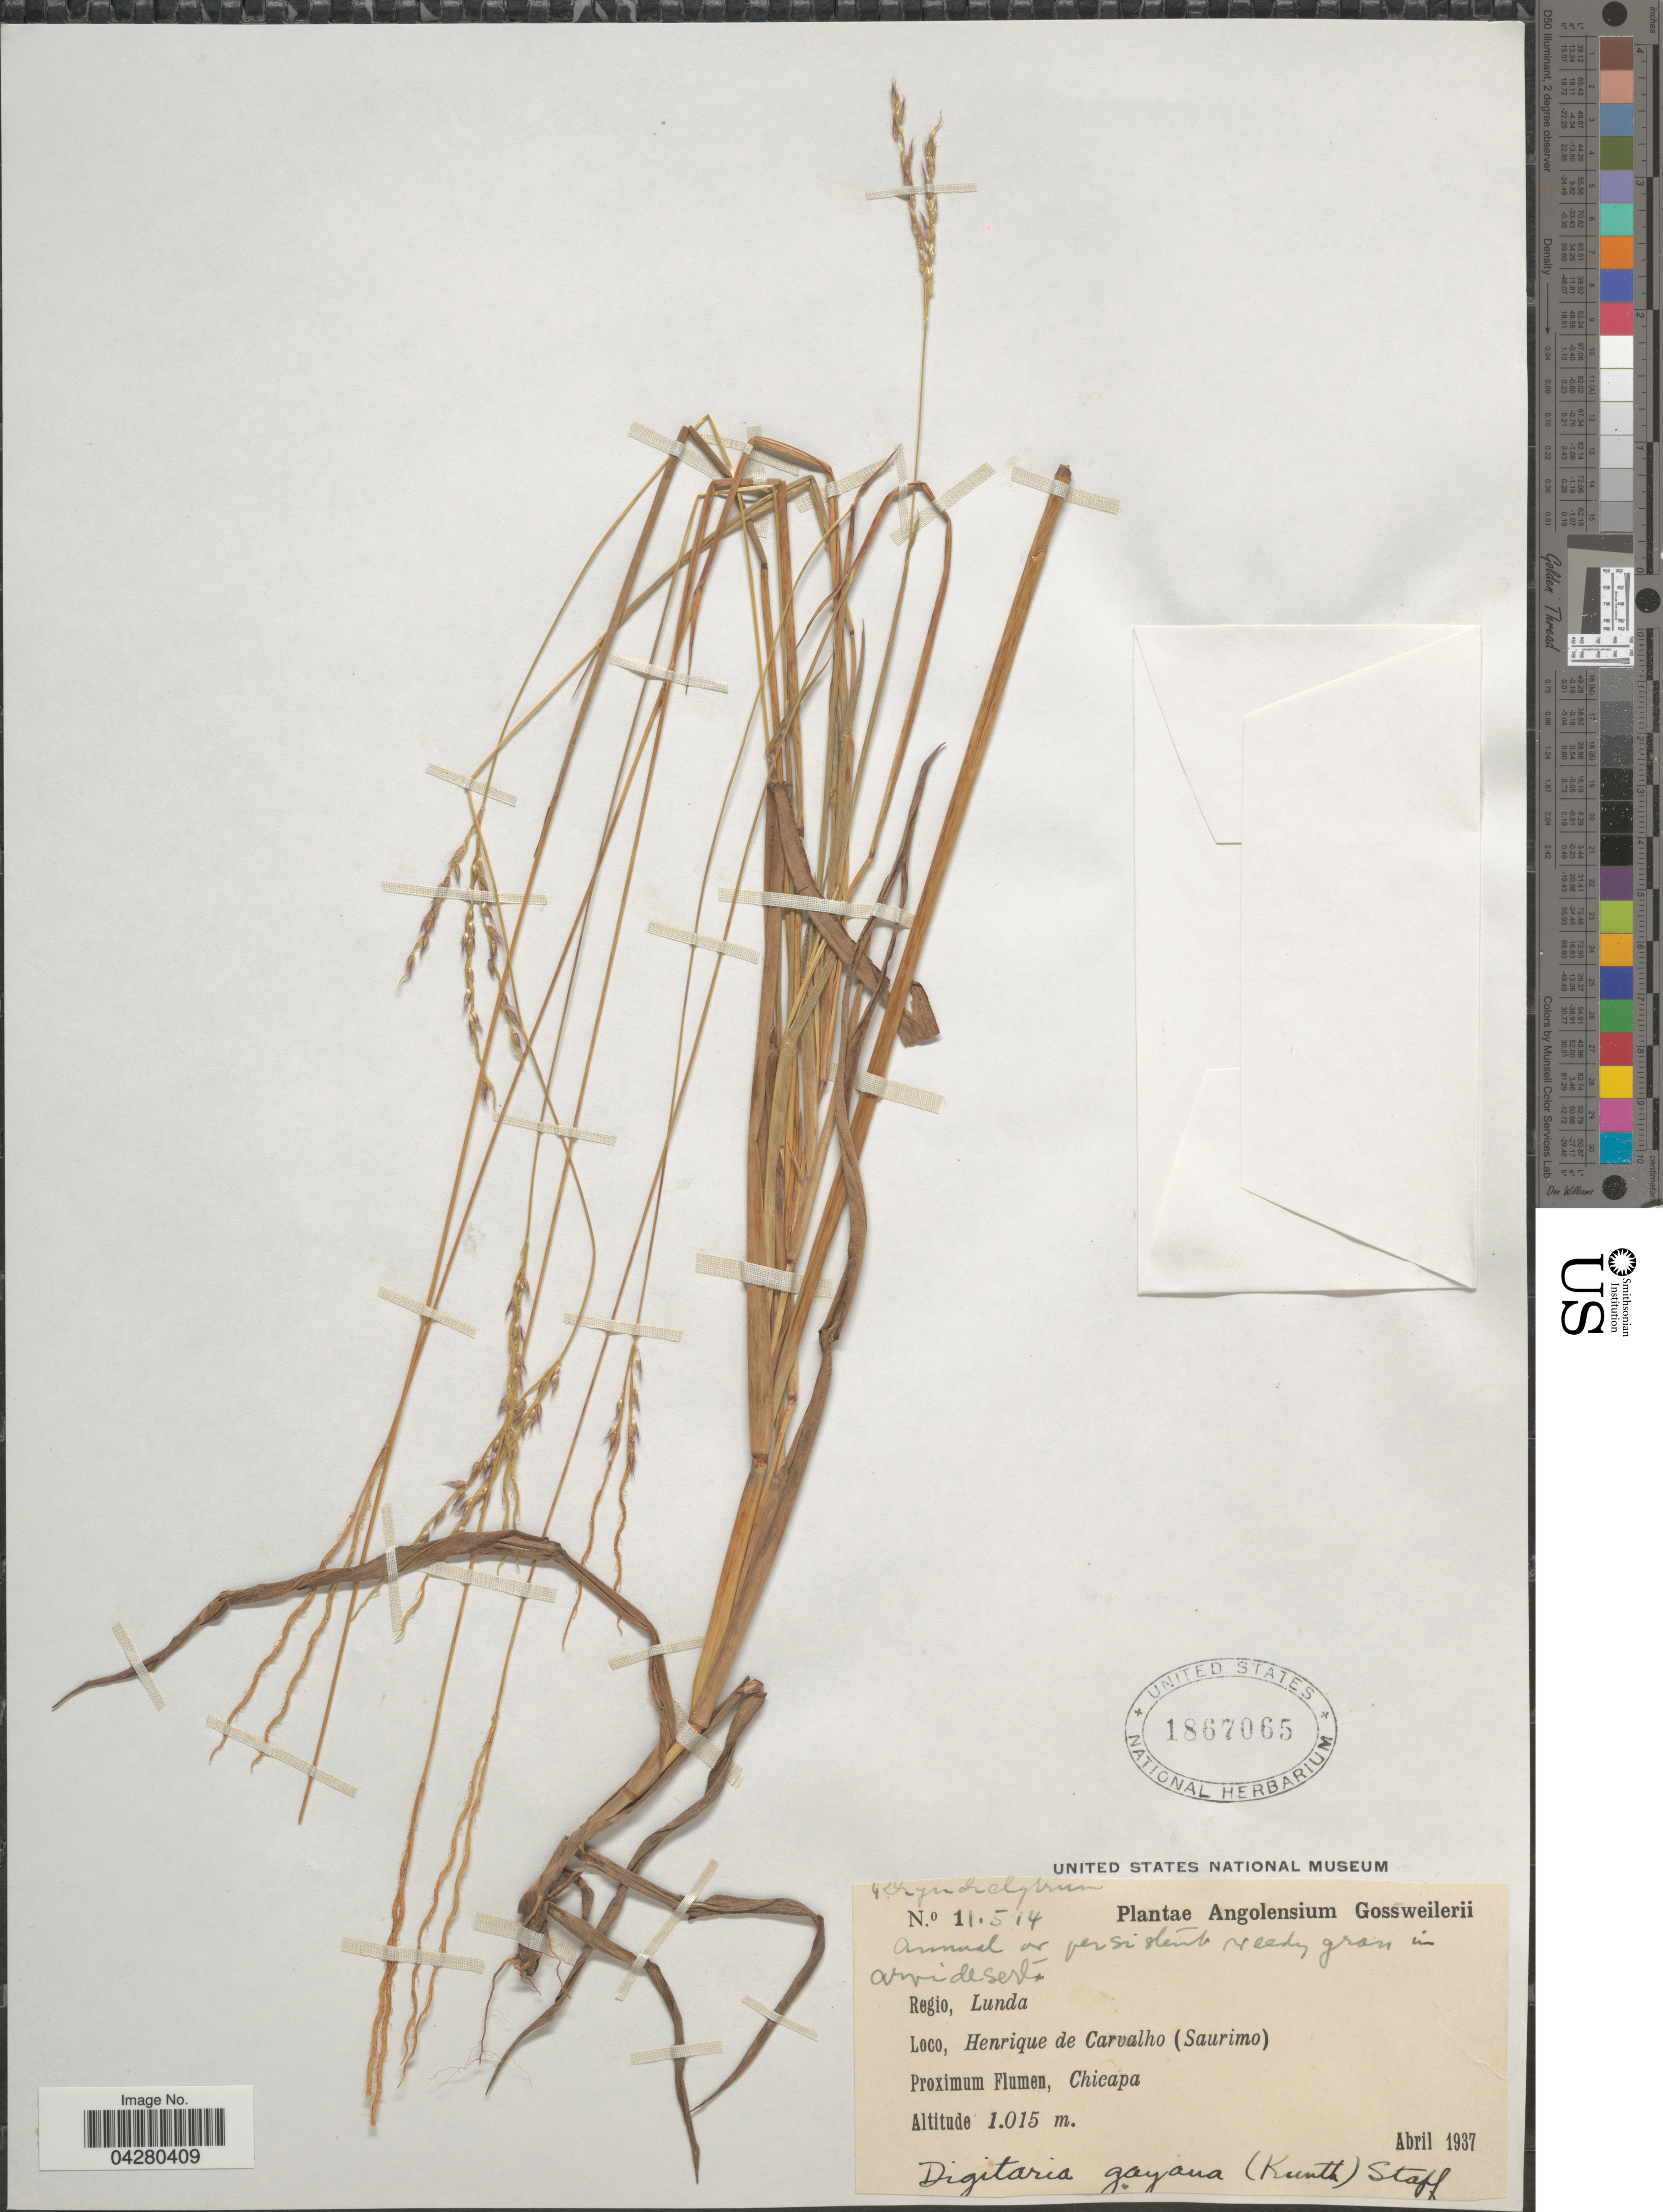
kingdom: Plantae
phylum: Tracheophyta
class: Liliopsida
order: Poales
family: Poaceae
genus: Digitaria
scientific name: Digitaria gayana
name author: (Kunth) Stapf ex A. Chev.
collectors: -. Gossweiler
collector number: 11514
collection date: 1937-04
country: Angola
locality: Regio Lunda. Henrique de Carvalho (Saurimo). Proximum Flumen, Chicapa.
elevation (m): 1015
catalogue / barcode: US 1867065